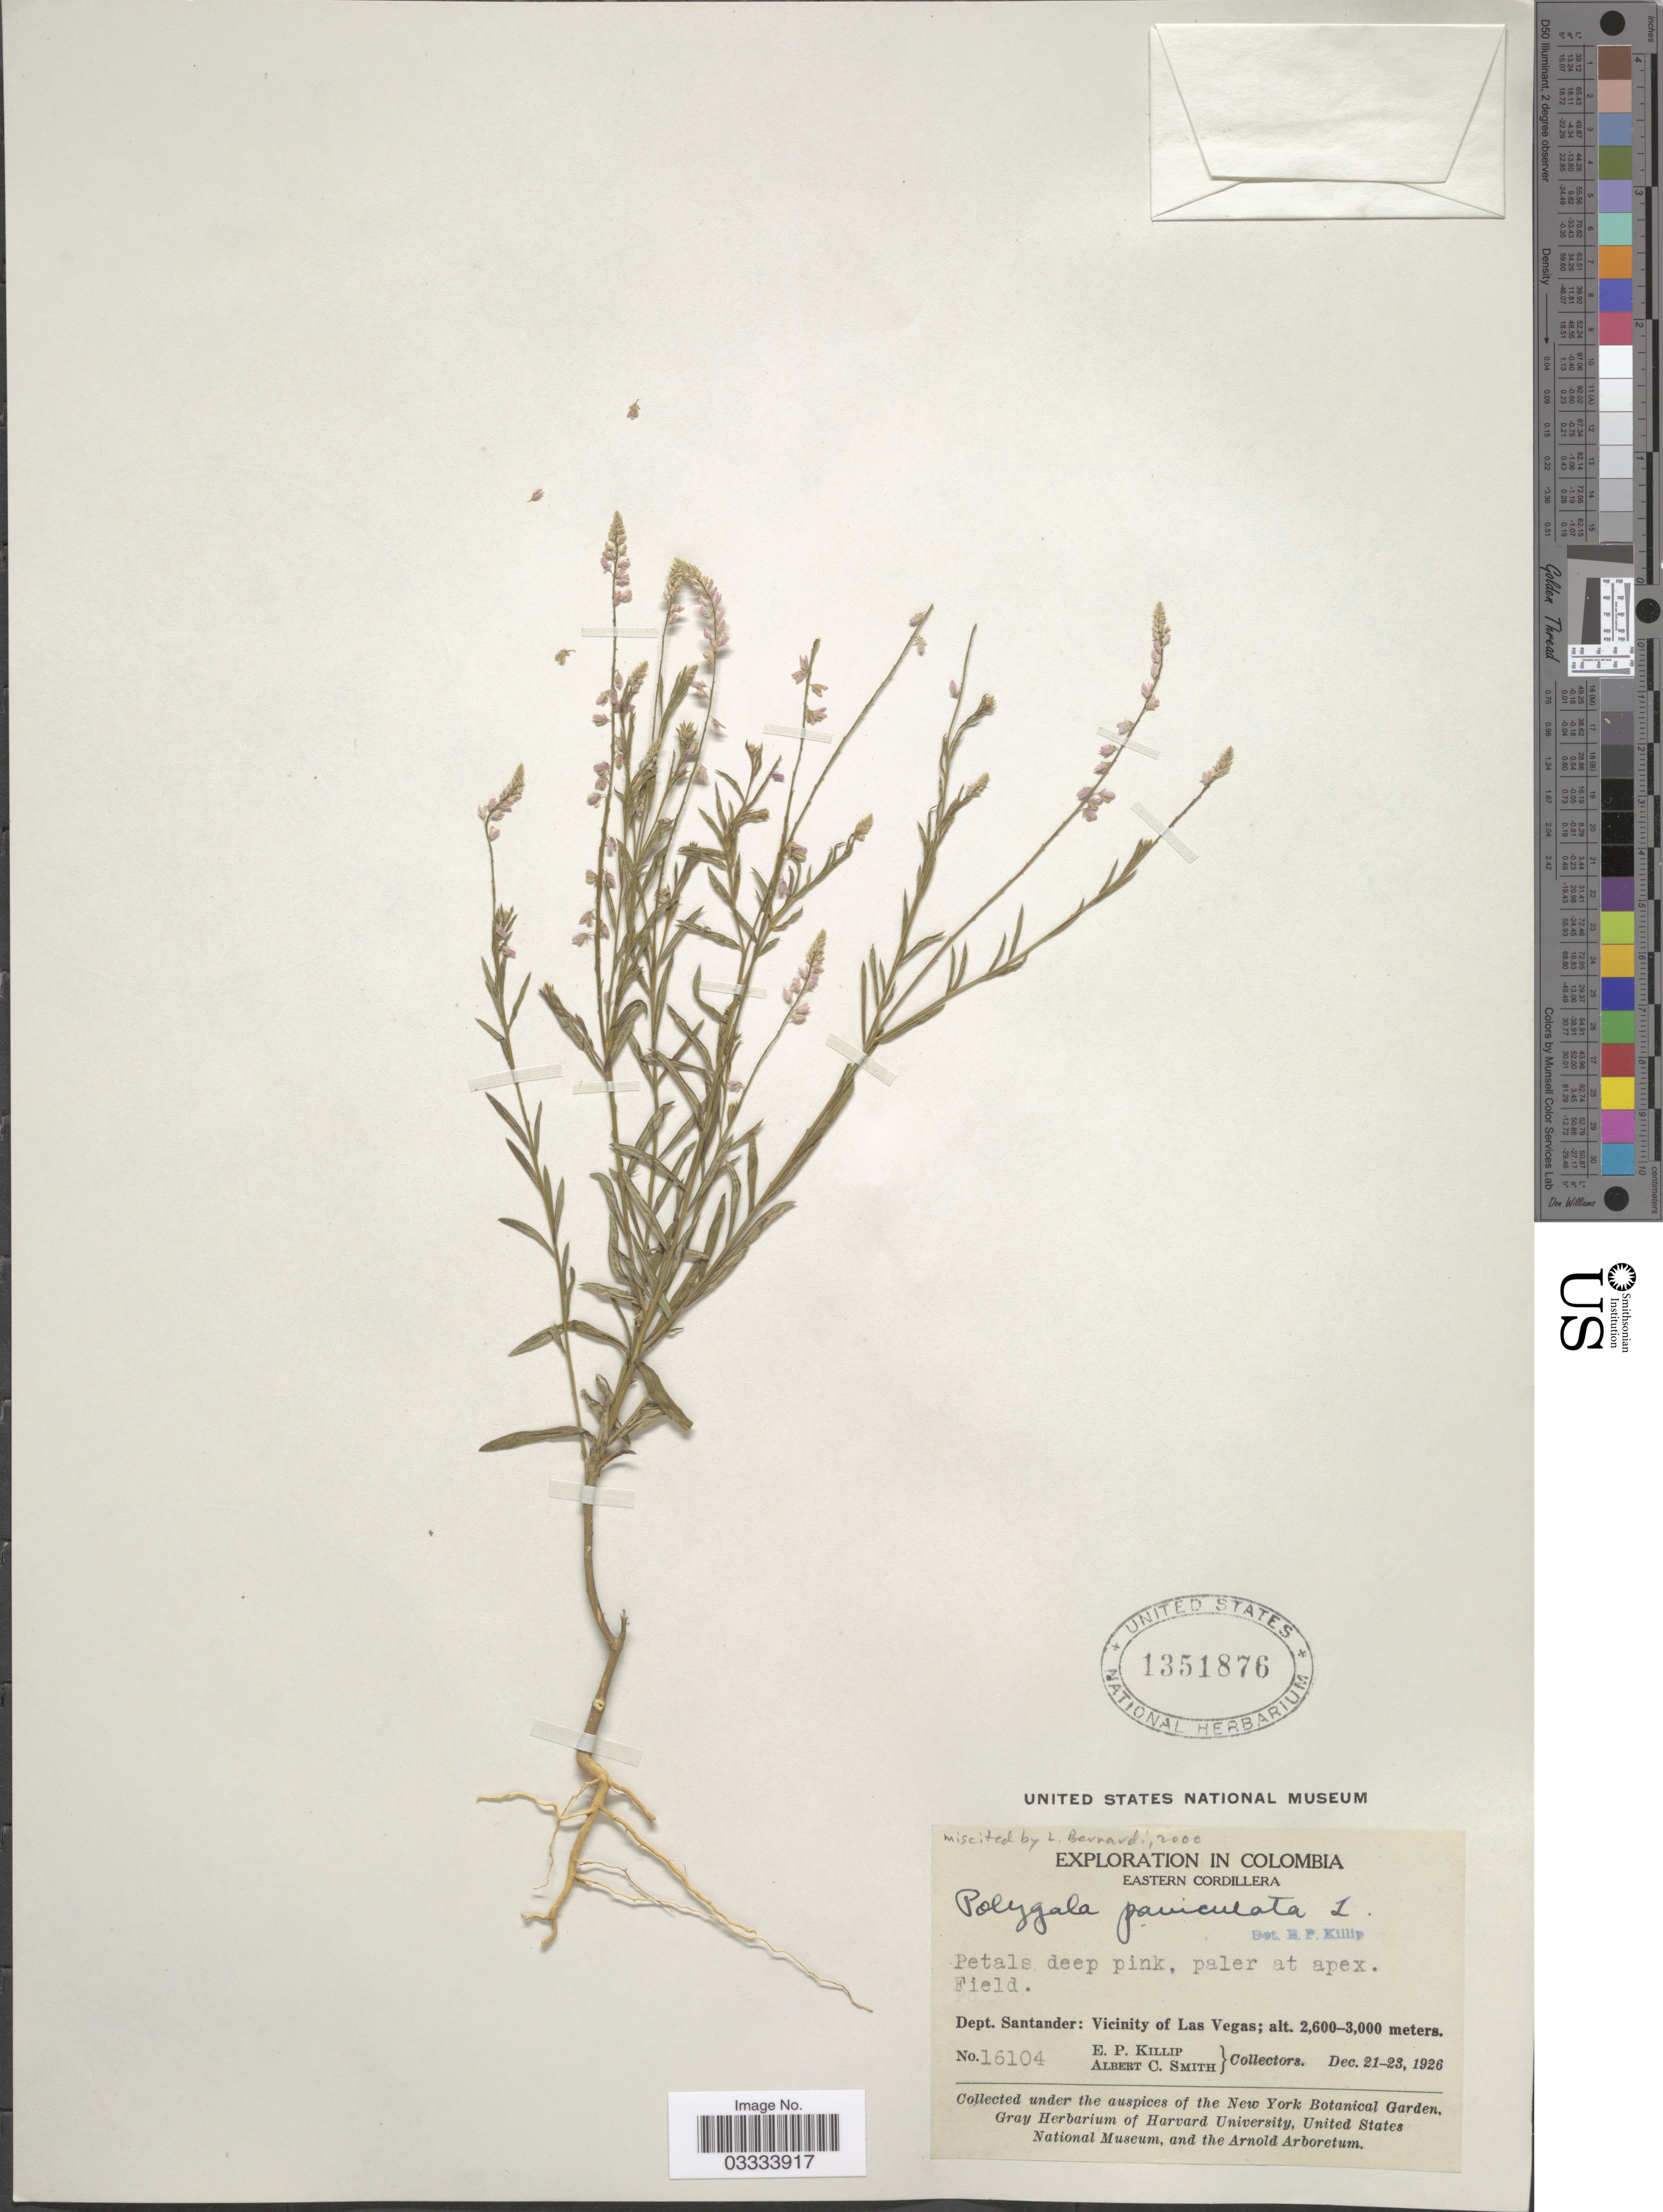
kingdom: Plantae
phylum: Tracheophyta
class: Magnoliopsida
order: Fabales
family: Polygalaceae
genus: Polygala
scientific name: Polygala paniculata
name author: L.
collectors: E. P. Killip & A. C. Smith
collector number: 16104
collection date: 1926-12-21/1926-12-23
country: Colombia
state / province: Santander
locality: Eastern Cordillera. Dept. Santander: Vicinity Las Vegas.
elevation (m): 2600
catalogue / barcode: US 1351876